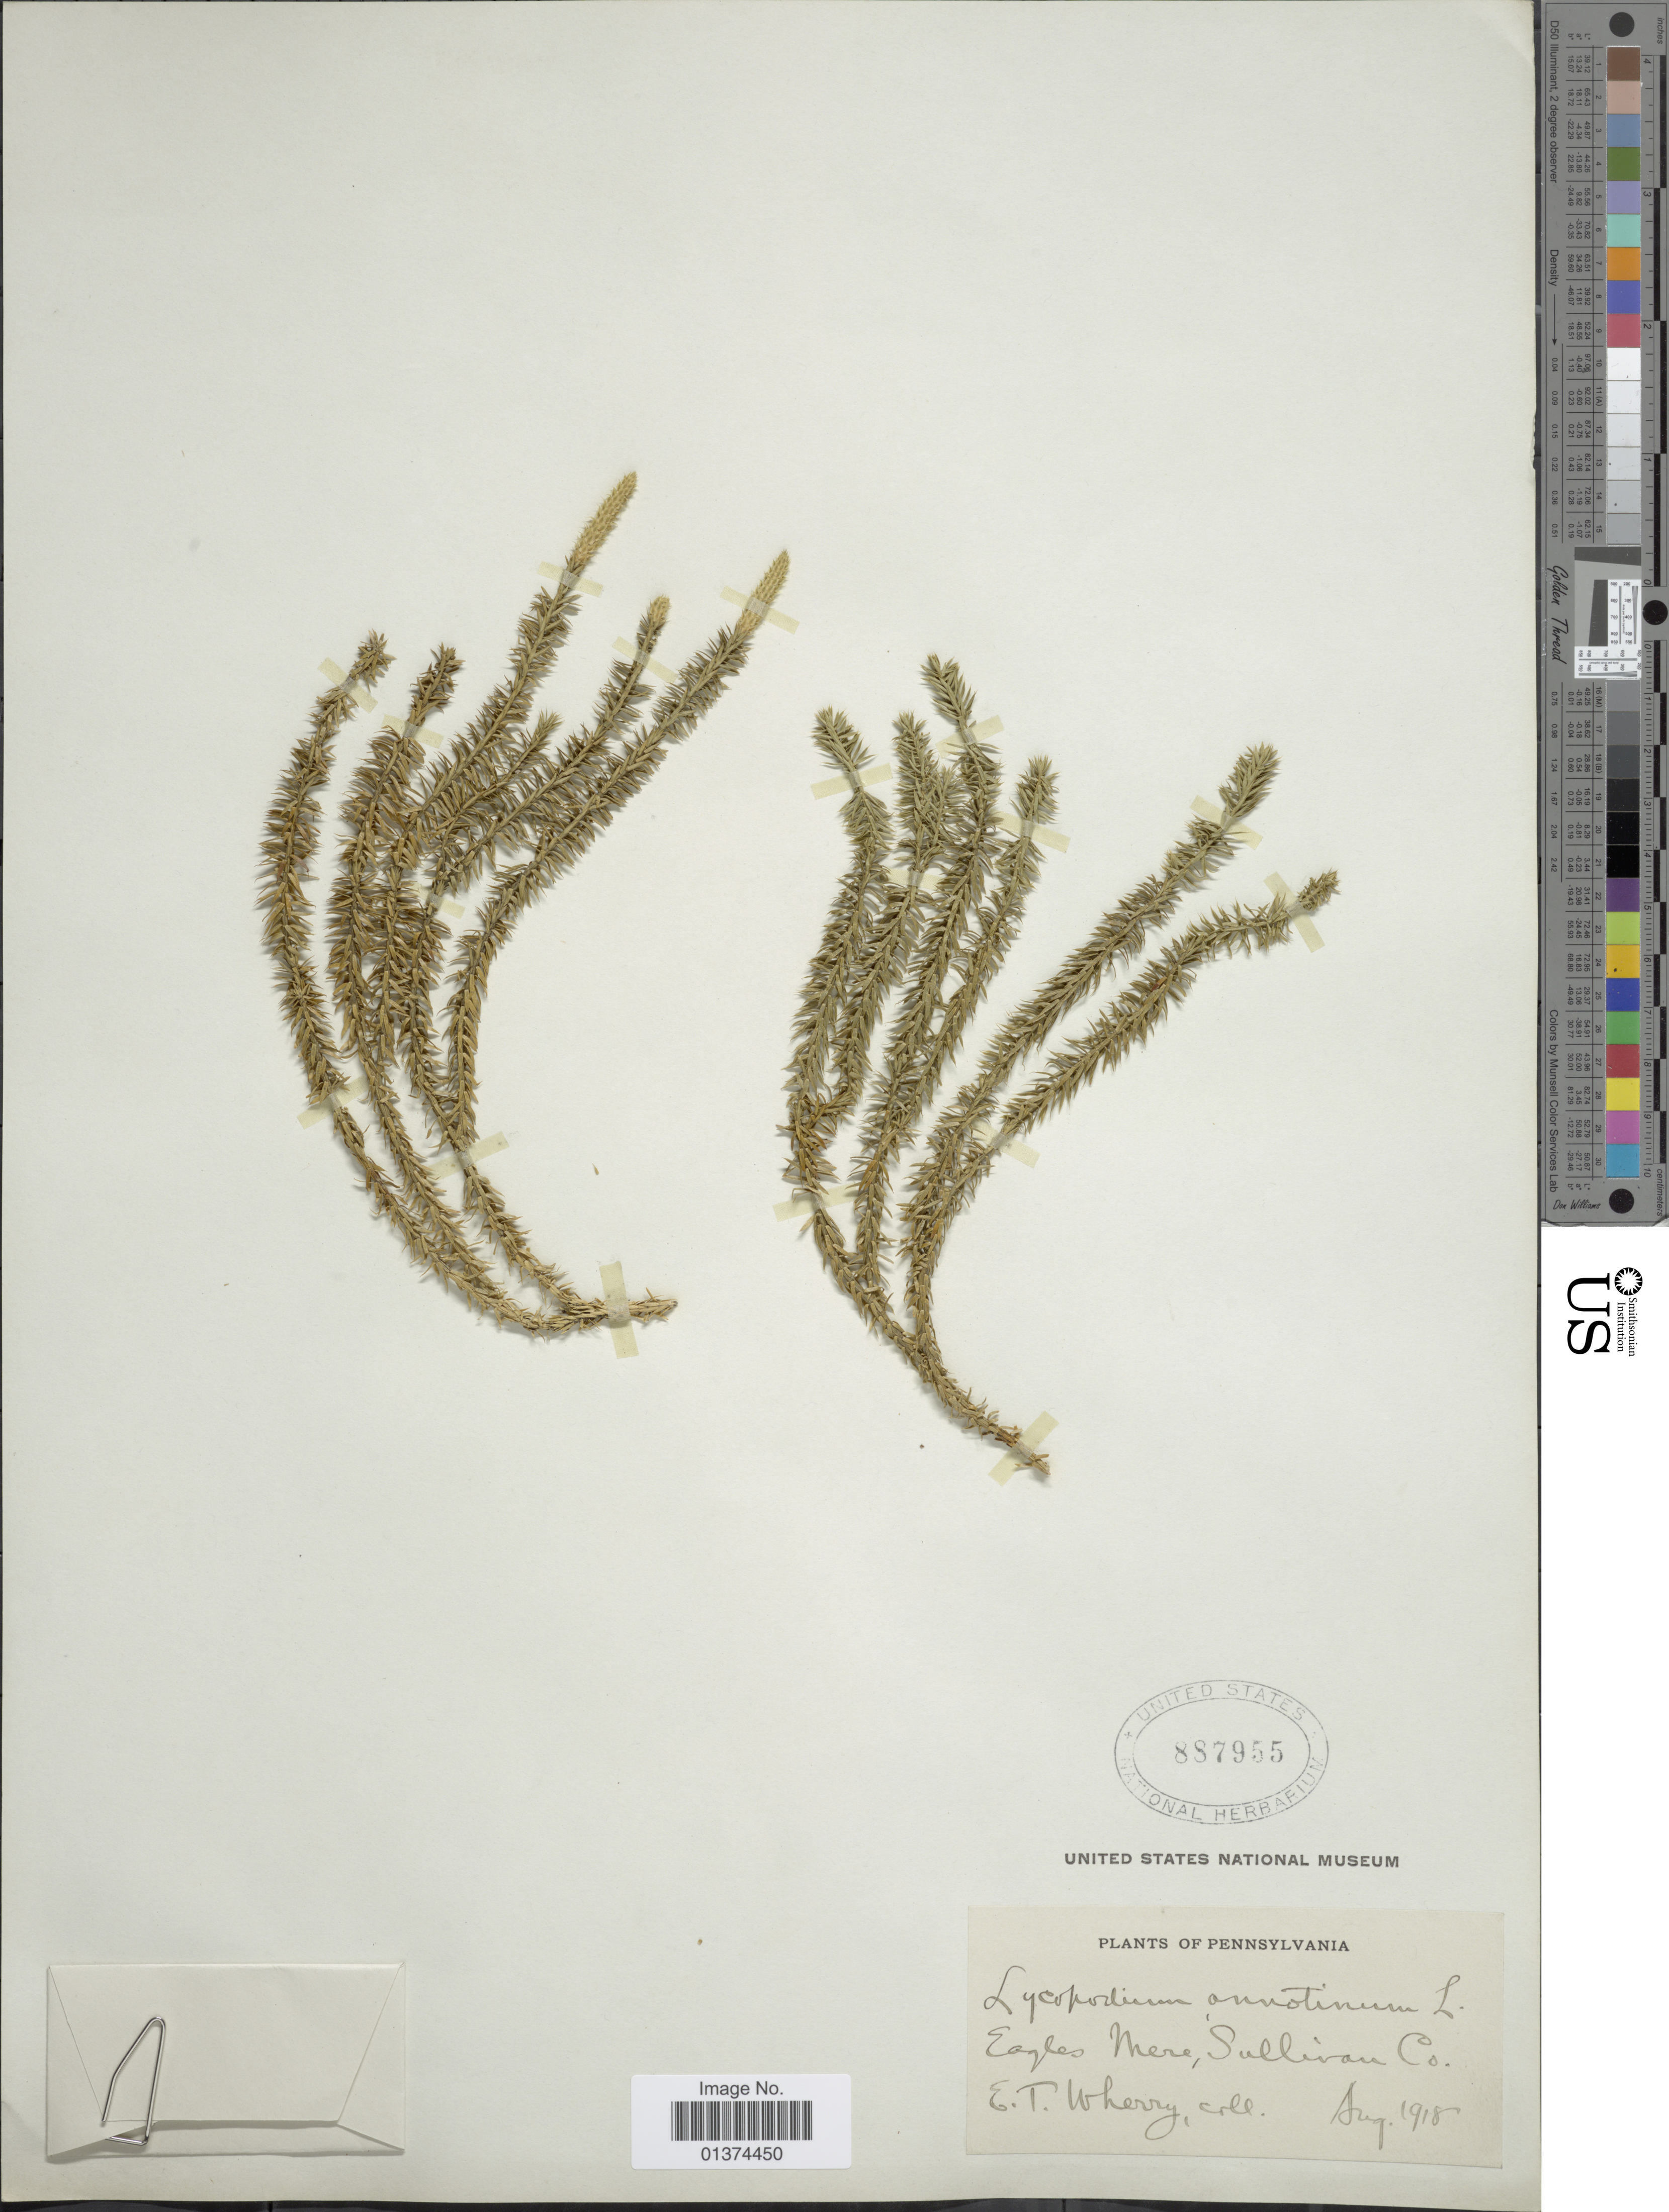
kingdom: Plantae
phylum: Tracheophyta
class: Lycopodiopsida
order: Lycopodiales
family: Lycopodiaceae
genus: Spinulum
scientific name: Spinulum annotinum subsp. annotinum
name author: (L.) A. Haines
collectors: E. T. Wherry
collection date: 1918-08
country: United States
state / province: Pennsylvania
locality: Eagles Mere, Sullivan Co.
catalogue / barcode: US 887955